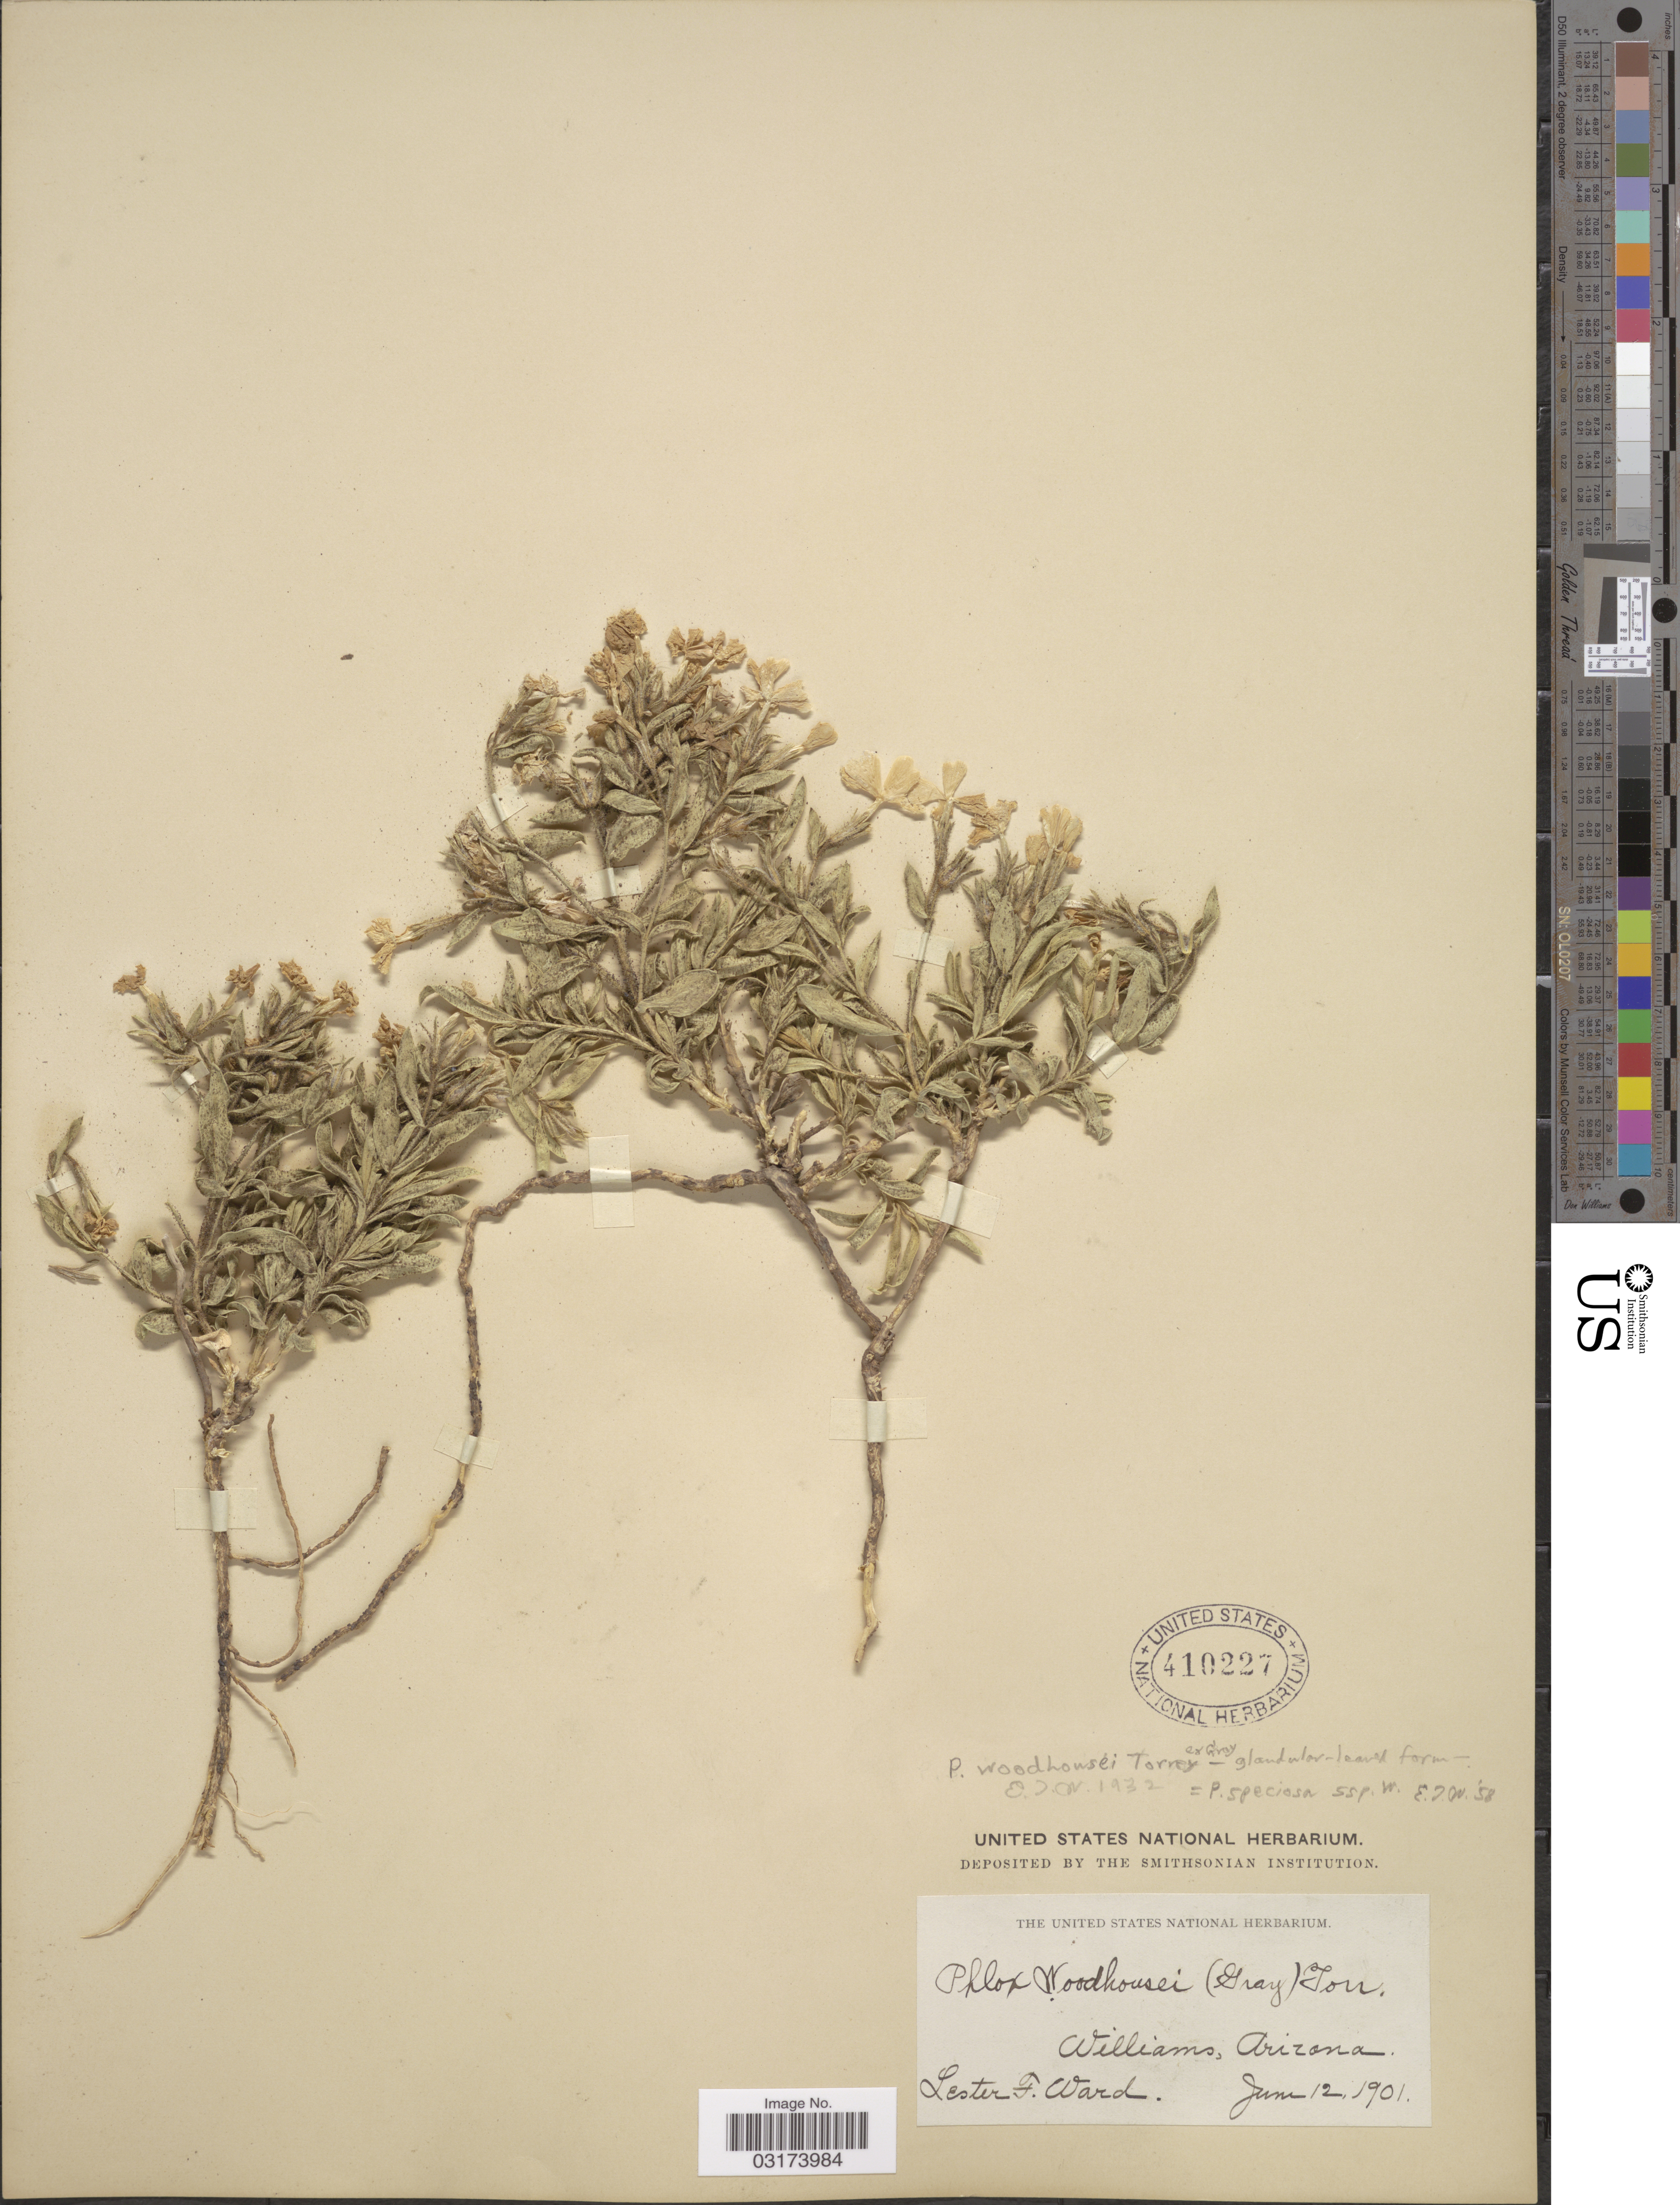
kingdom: Plantae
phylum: Tracheophyta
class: Magnoliopsida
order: Ericales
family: Polemoniaceae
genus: Phlox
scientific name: Phlox woodhousei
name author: (A. Gray) E.E. Nelson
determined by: Mayfield, M. H.; Ferguson, C. J.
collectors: L. F. Ward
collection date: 1901-06-12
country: United States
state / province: Arizona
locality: Williams.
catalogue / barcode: US 410227